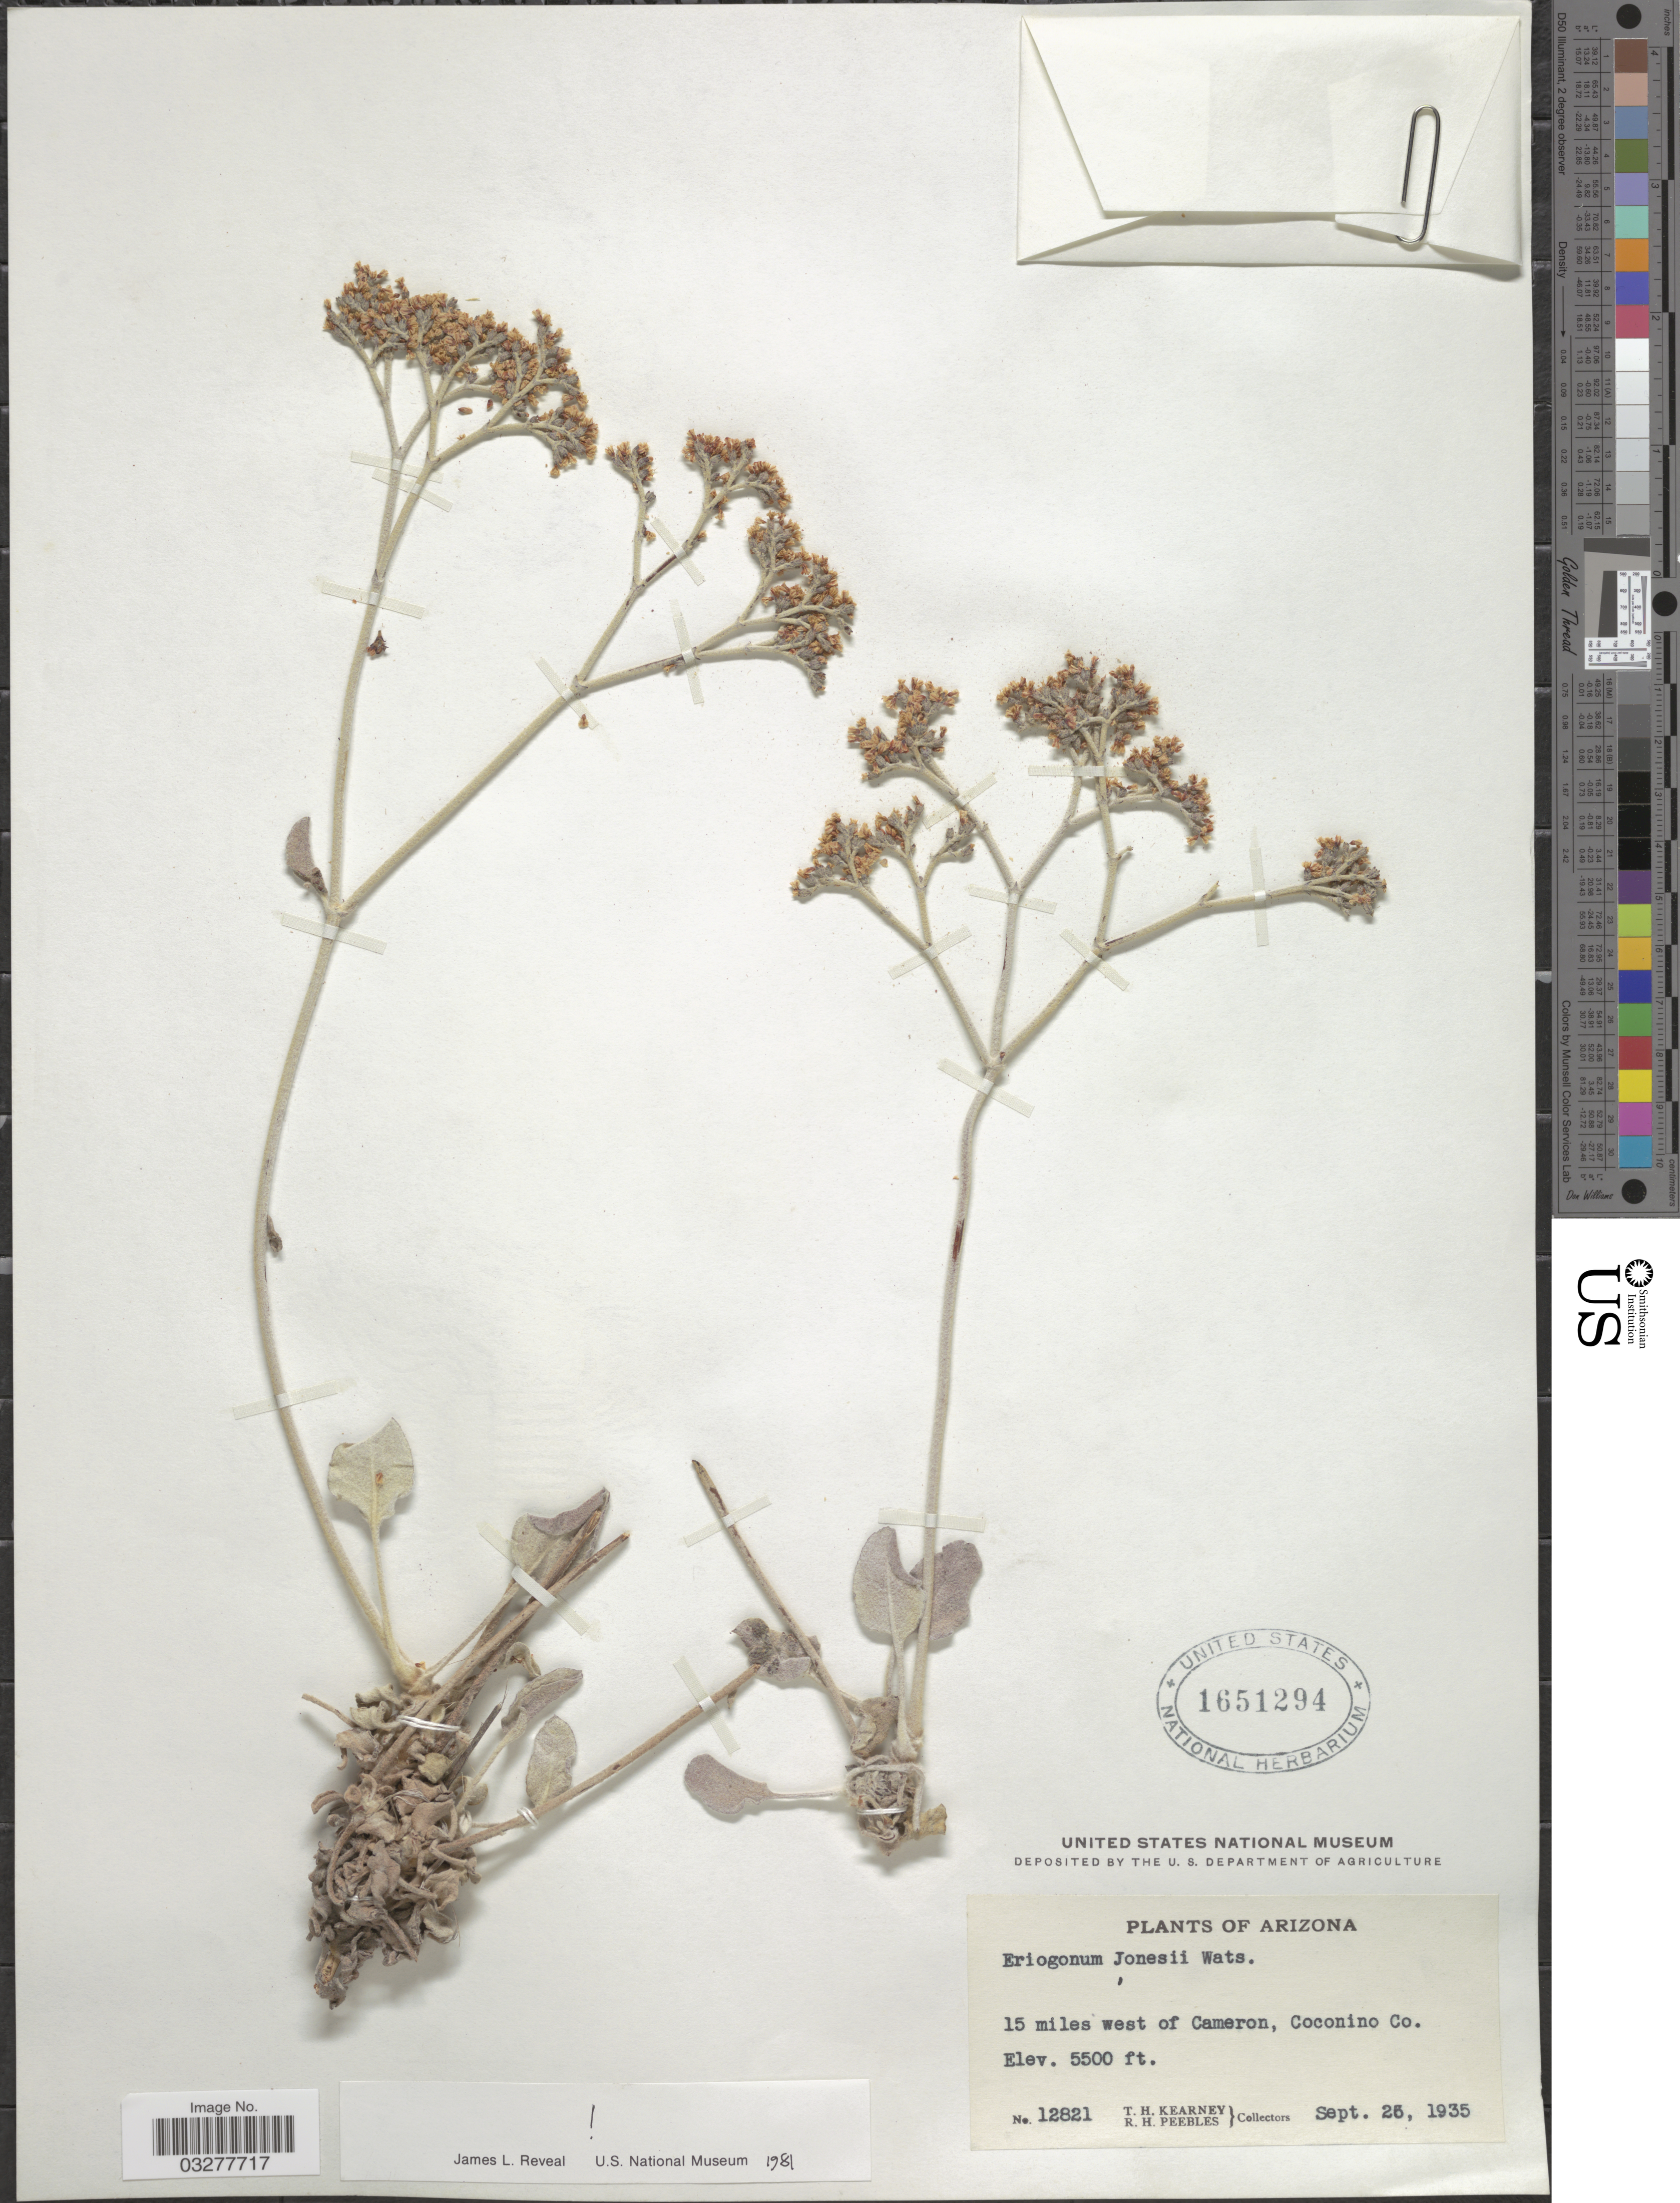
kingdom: Plantae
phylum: Tracheophyta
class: Magnoliopsida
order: Caryophyllales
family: Polygonaceae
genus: Eriogonum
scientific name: Eriogonum jonesii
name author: S. Watson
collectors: T. H. Kearney & R. H. Peebles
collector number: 12821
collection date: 1935-09-26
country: United States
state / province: Arizona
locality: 15 miles west of Cameron, Coconino Co.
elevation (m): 1676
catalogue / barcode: US 1651294